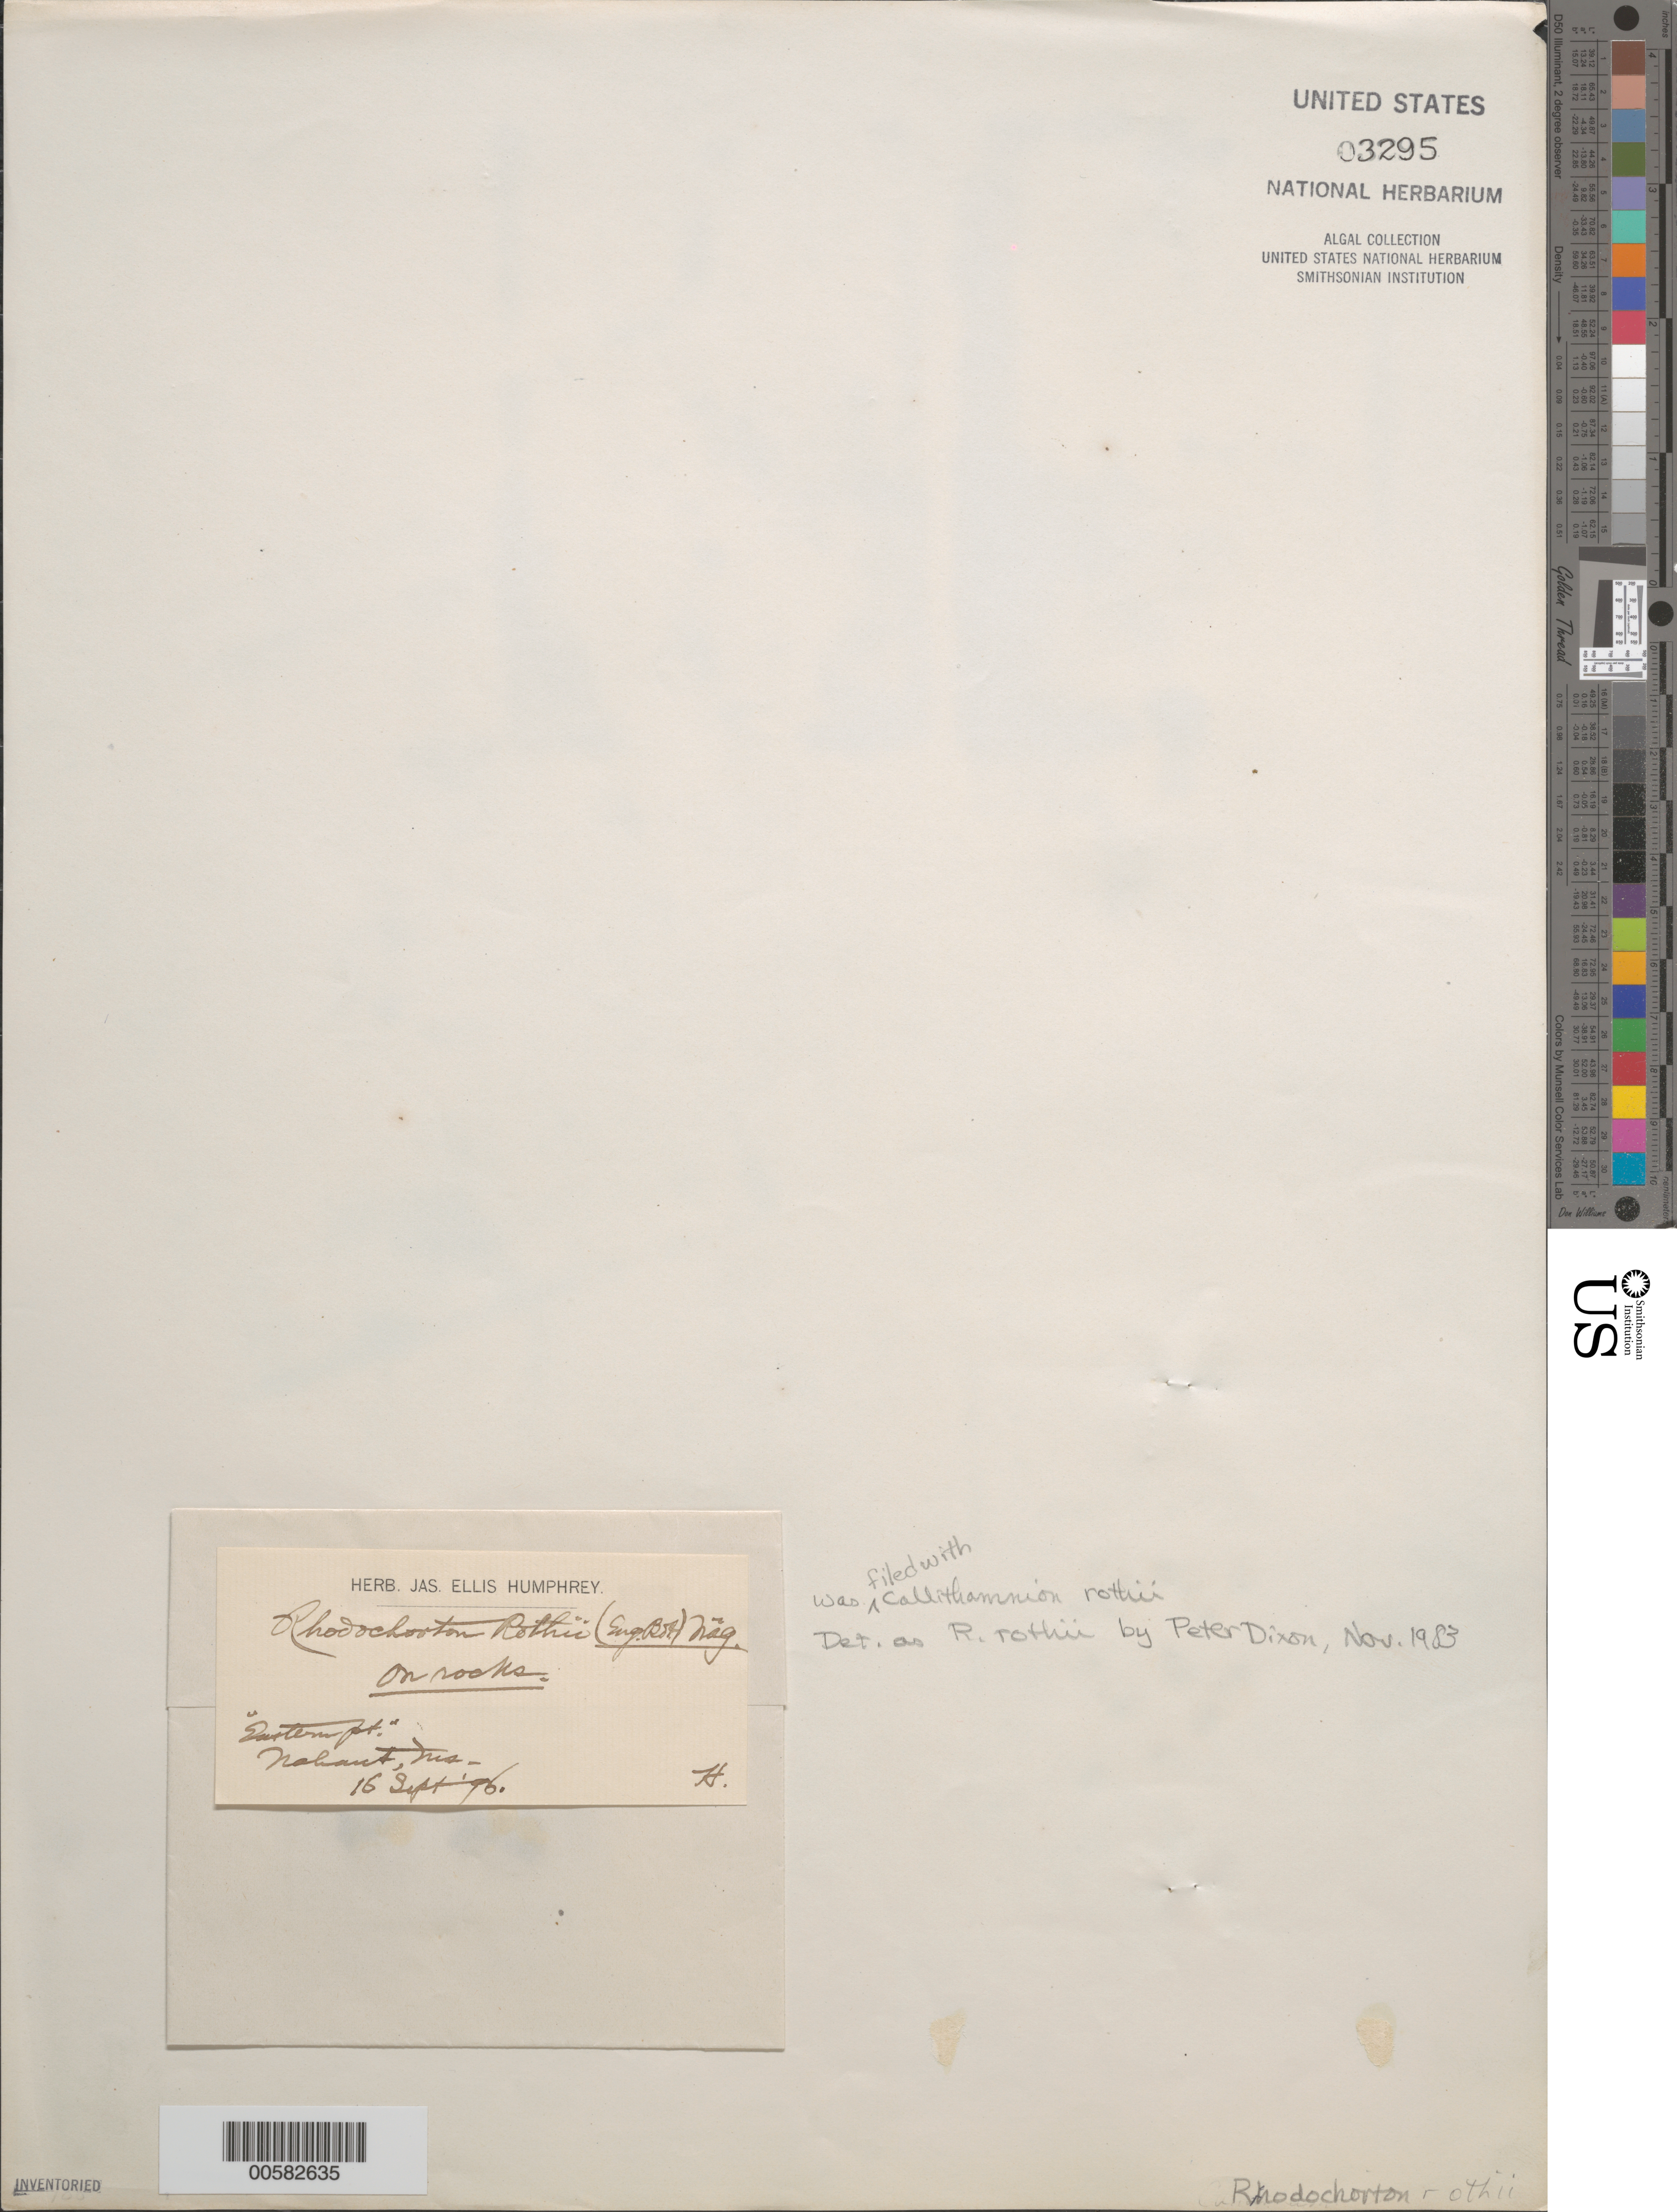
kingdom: Plantae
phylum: Rhodophyta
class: Florideophyceae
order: Acrochaetiales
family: Rhodochortonaceae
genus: Rhodochorton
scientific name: Rhodochorton purpureum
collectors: J. Humphrey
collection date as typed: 16 Sep 1896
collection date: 1896-09-16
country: United States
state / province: Massachusetts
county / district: Essex County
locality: Nahant, eastern point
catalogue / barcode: US 3295